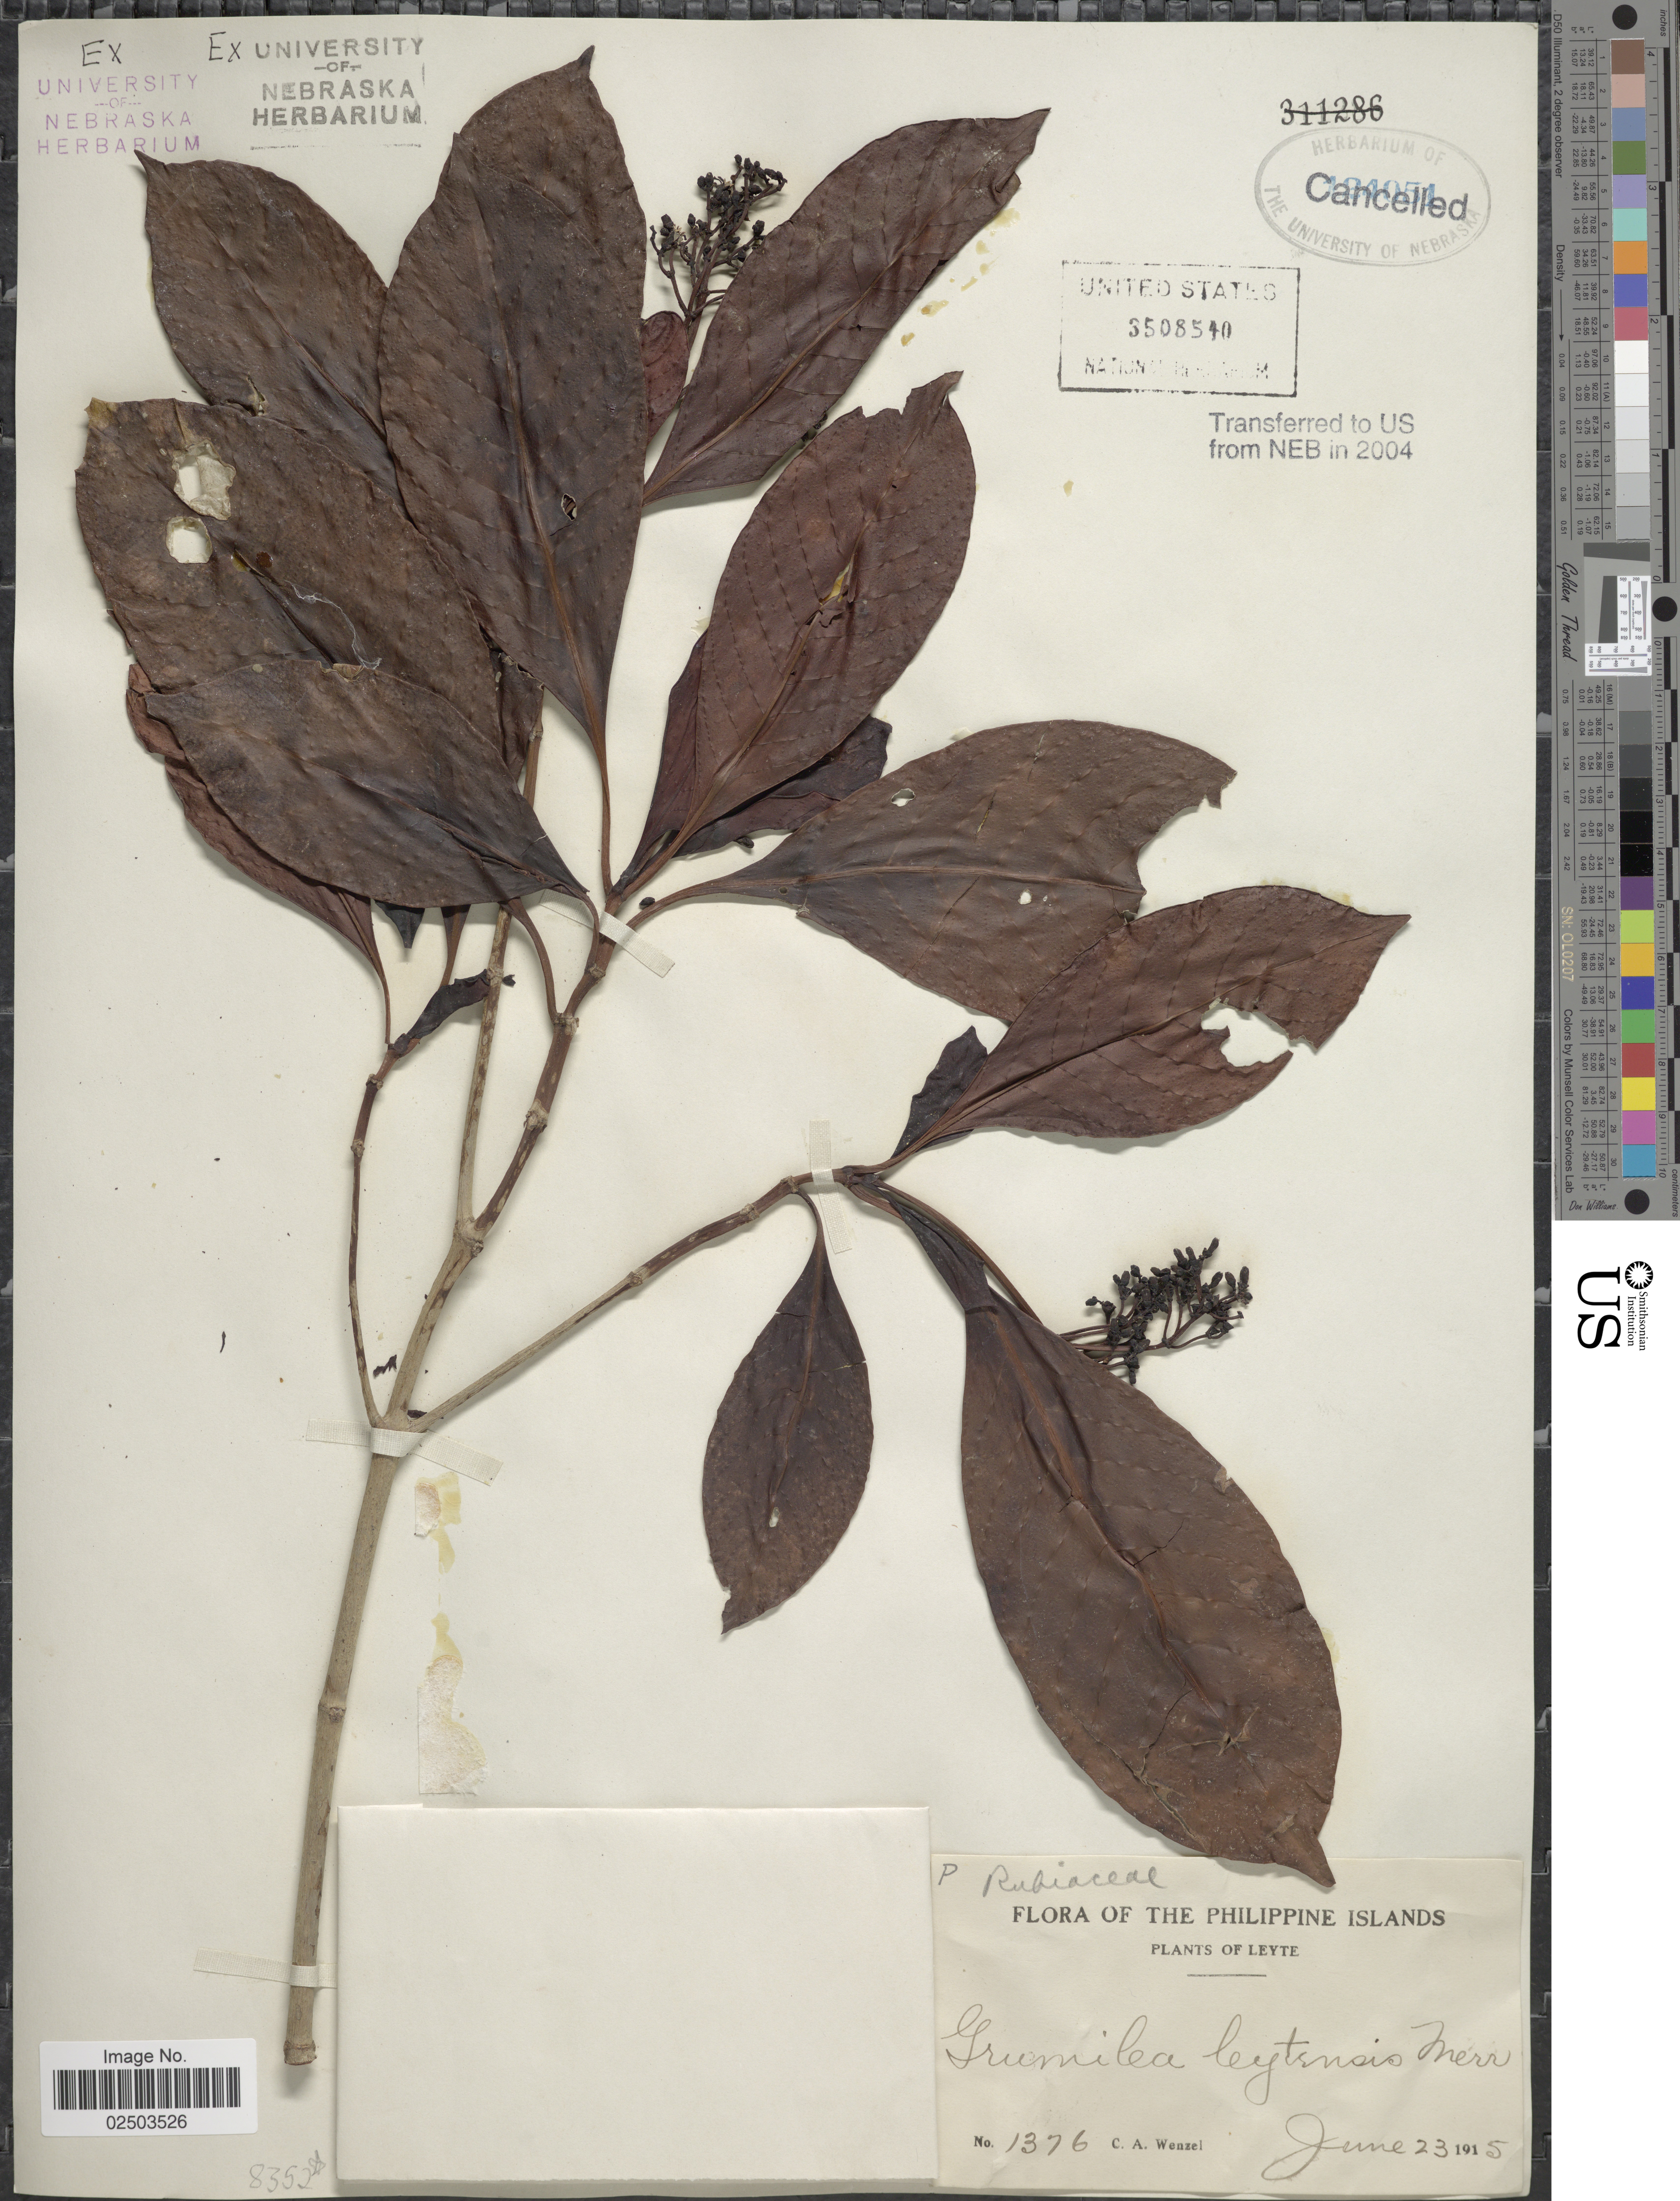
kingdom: Plantae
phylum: Tracheophyta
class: Magnoliopsida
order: Gentianales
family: Rubiaceae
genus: Canthium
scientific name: Canthium leytense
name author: (Merr.) Merr.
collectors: C. Wenzel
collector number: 1376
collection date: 1915-06-23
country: Philippines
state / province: Eastern Visayas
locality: Leyte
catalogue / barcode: US 3508540